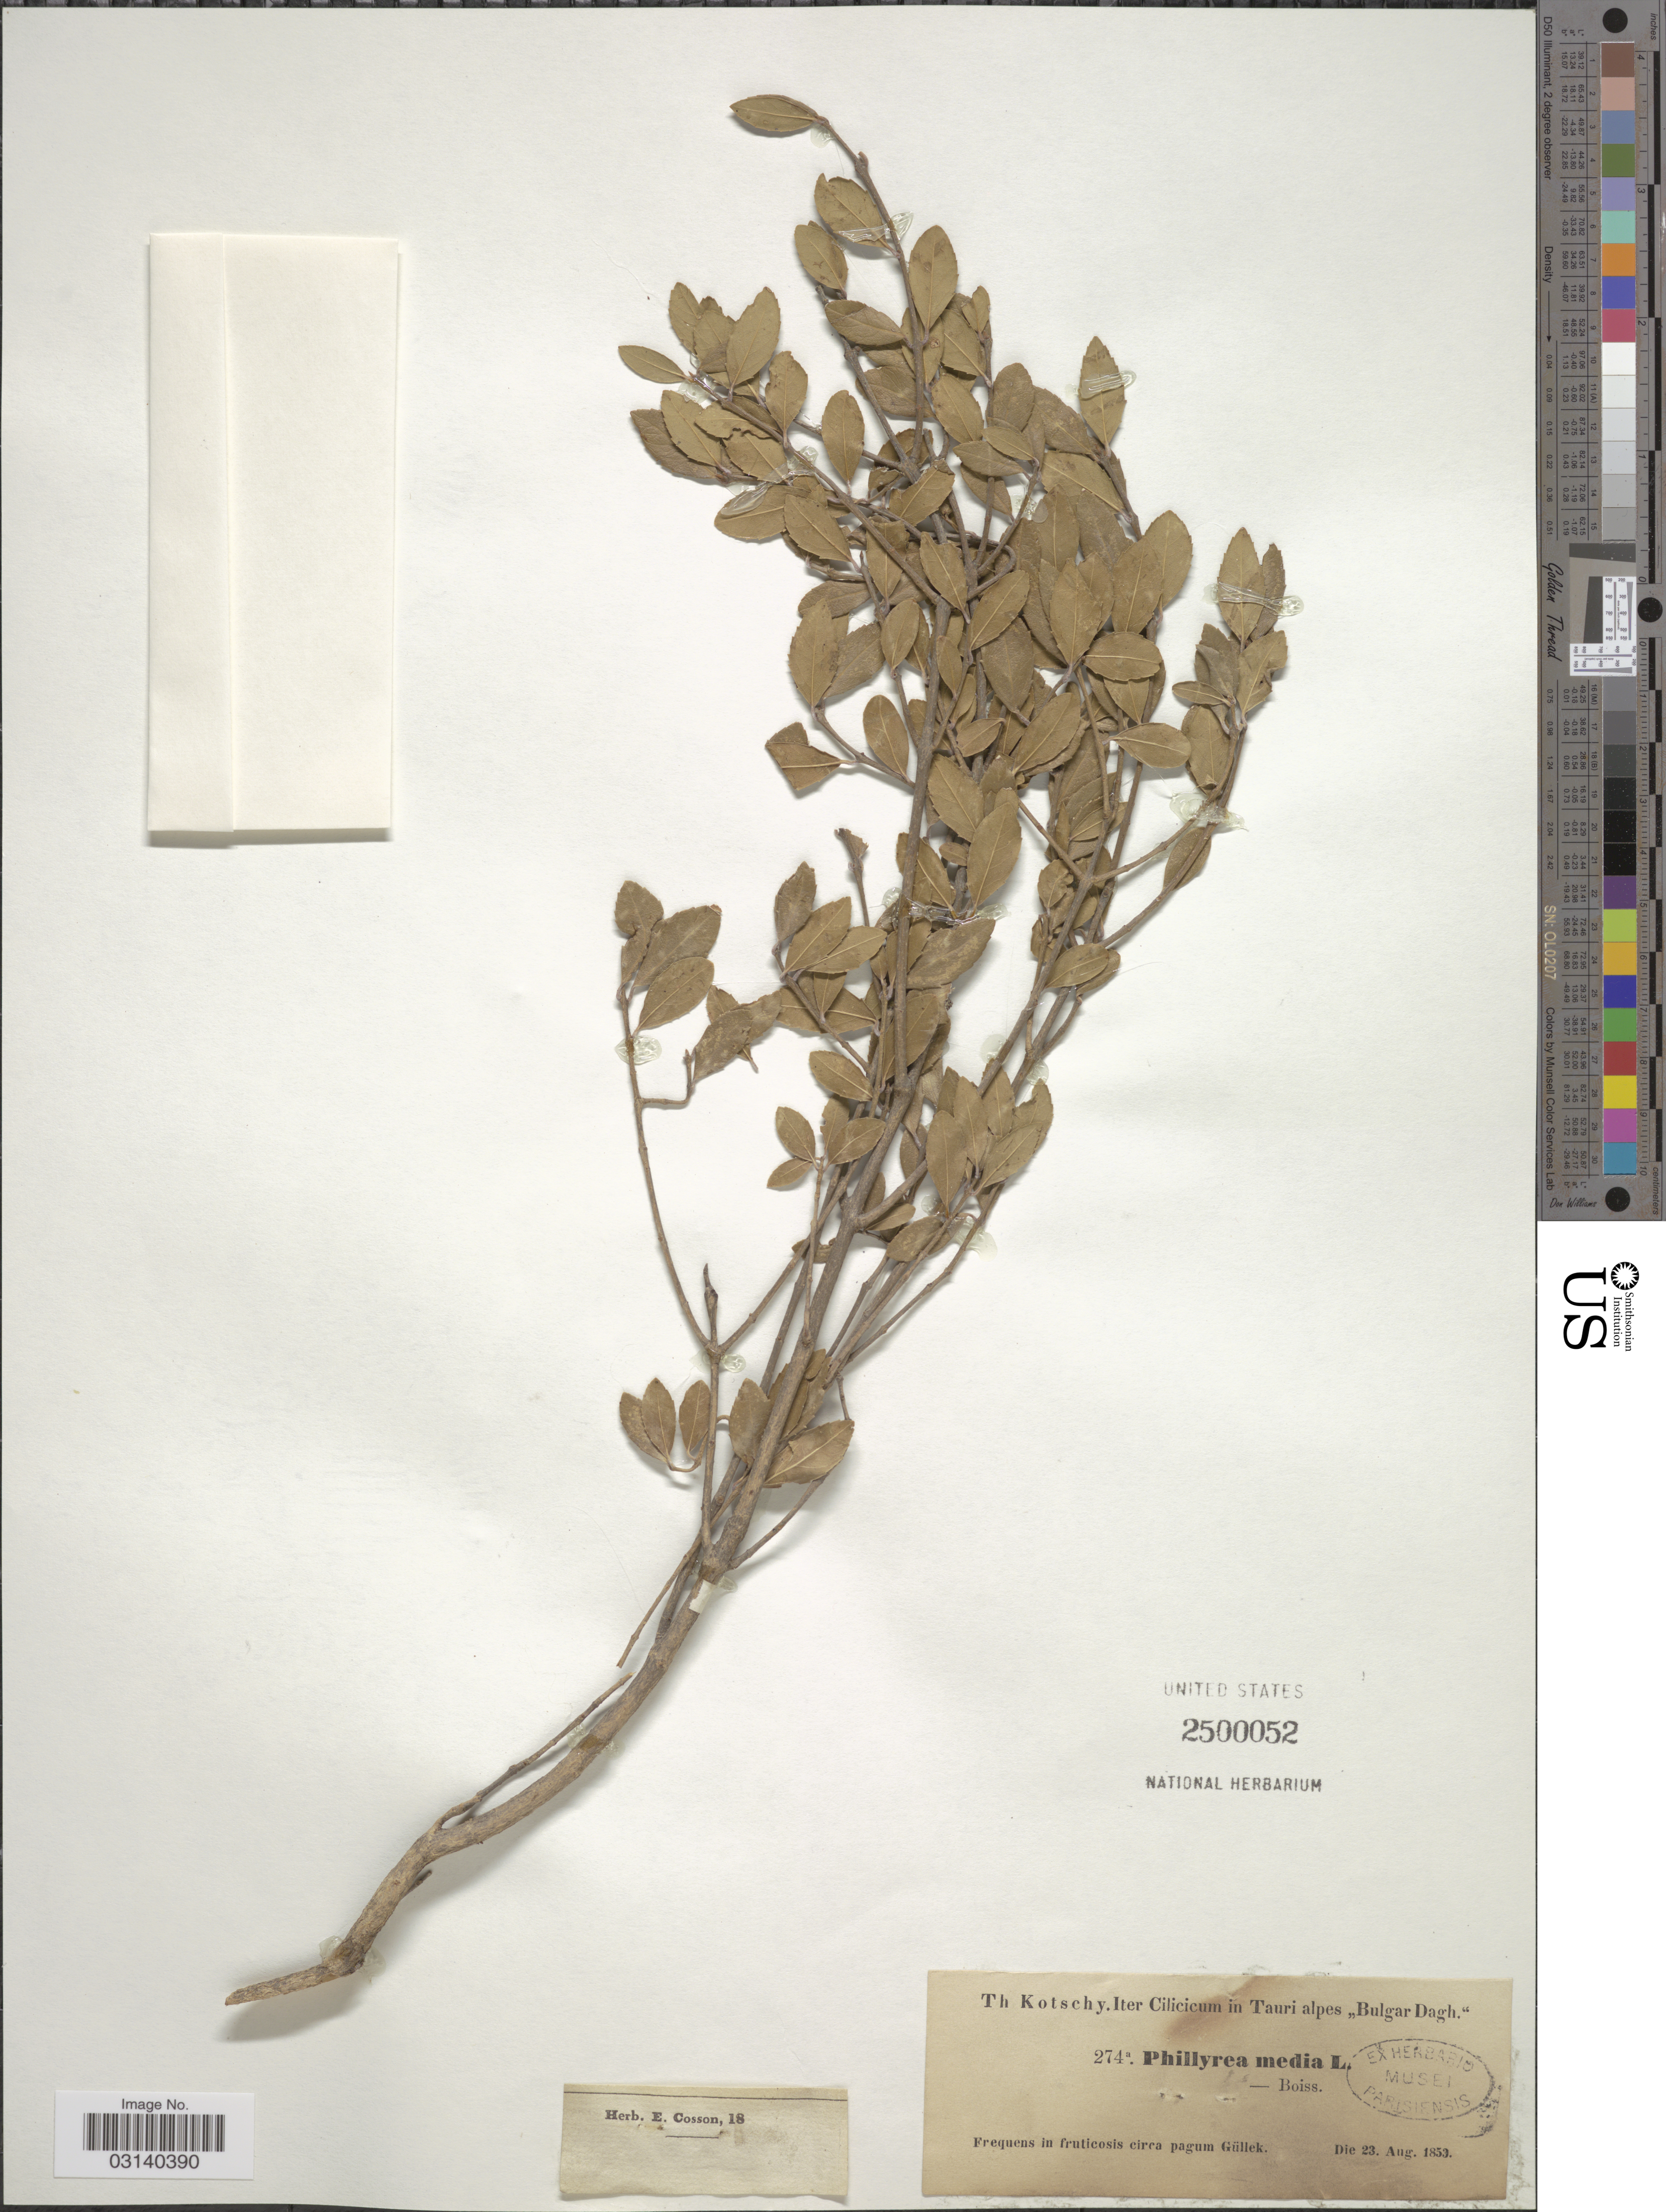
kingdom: Plantae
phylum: Tracheophyta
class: Magnoliopsida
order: Lamiales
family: Oleaceae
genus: Phillyrea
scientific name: Phillyrea media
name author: L.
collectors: K. G. Kotschy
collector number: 274a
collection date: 1853-08-23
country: Turkey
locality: Iter Cilicicum in Tauri alpes "Bulgar Dagh", Frequens in fruticosis circa pagum Güllek.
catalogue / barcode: US 2500052